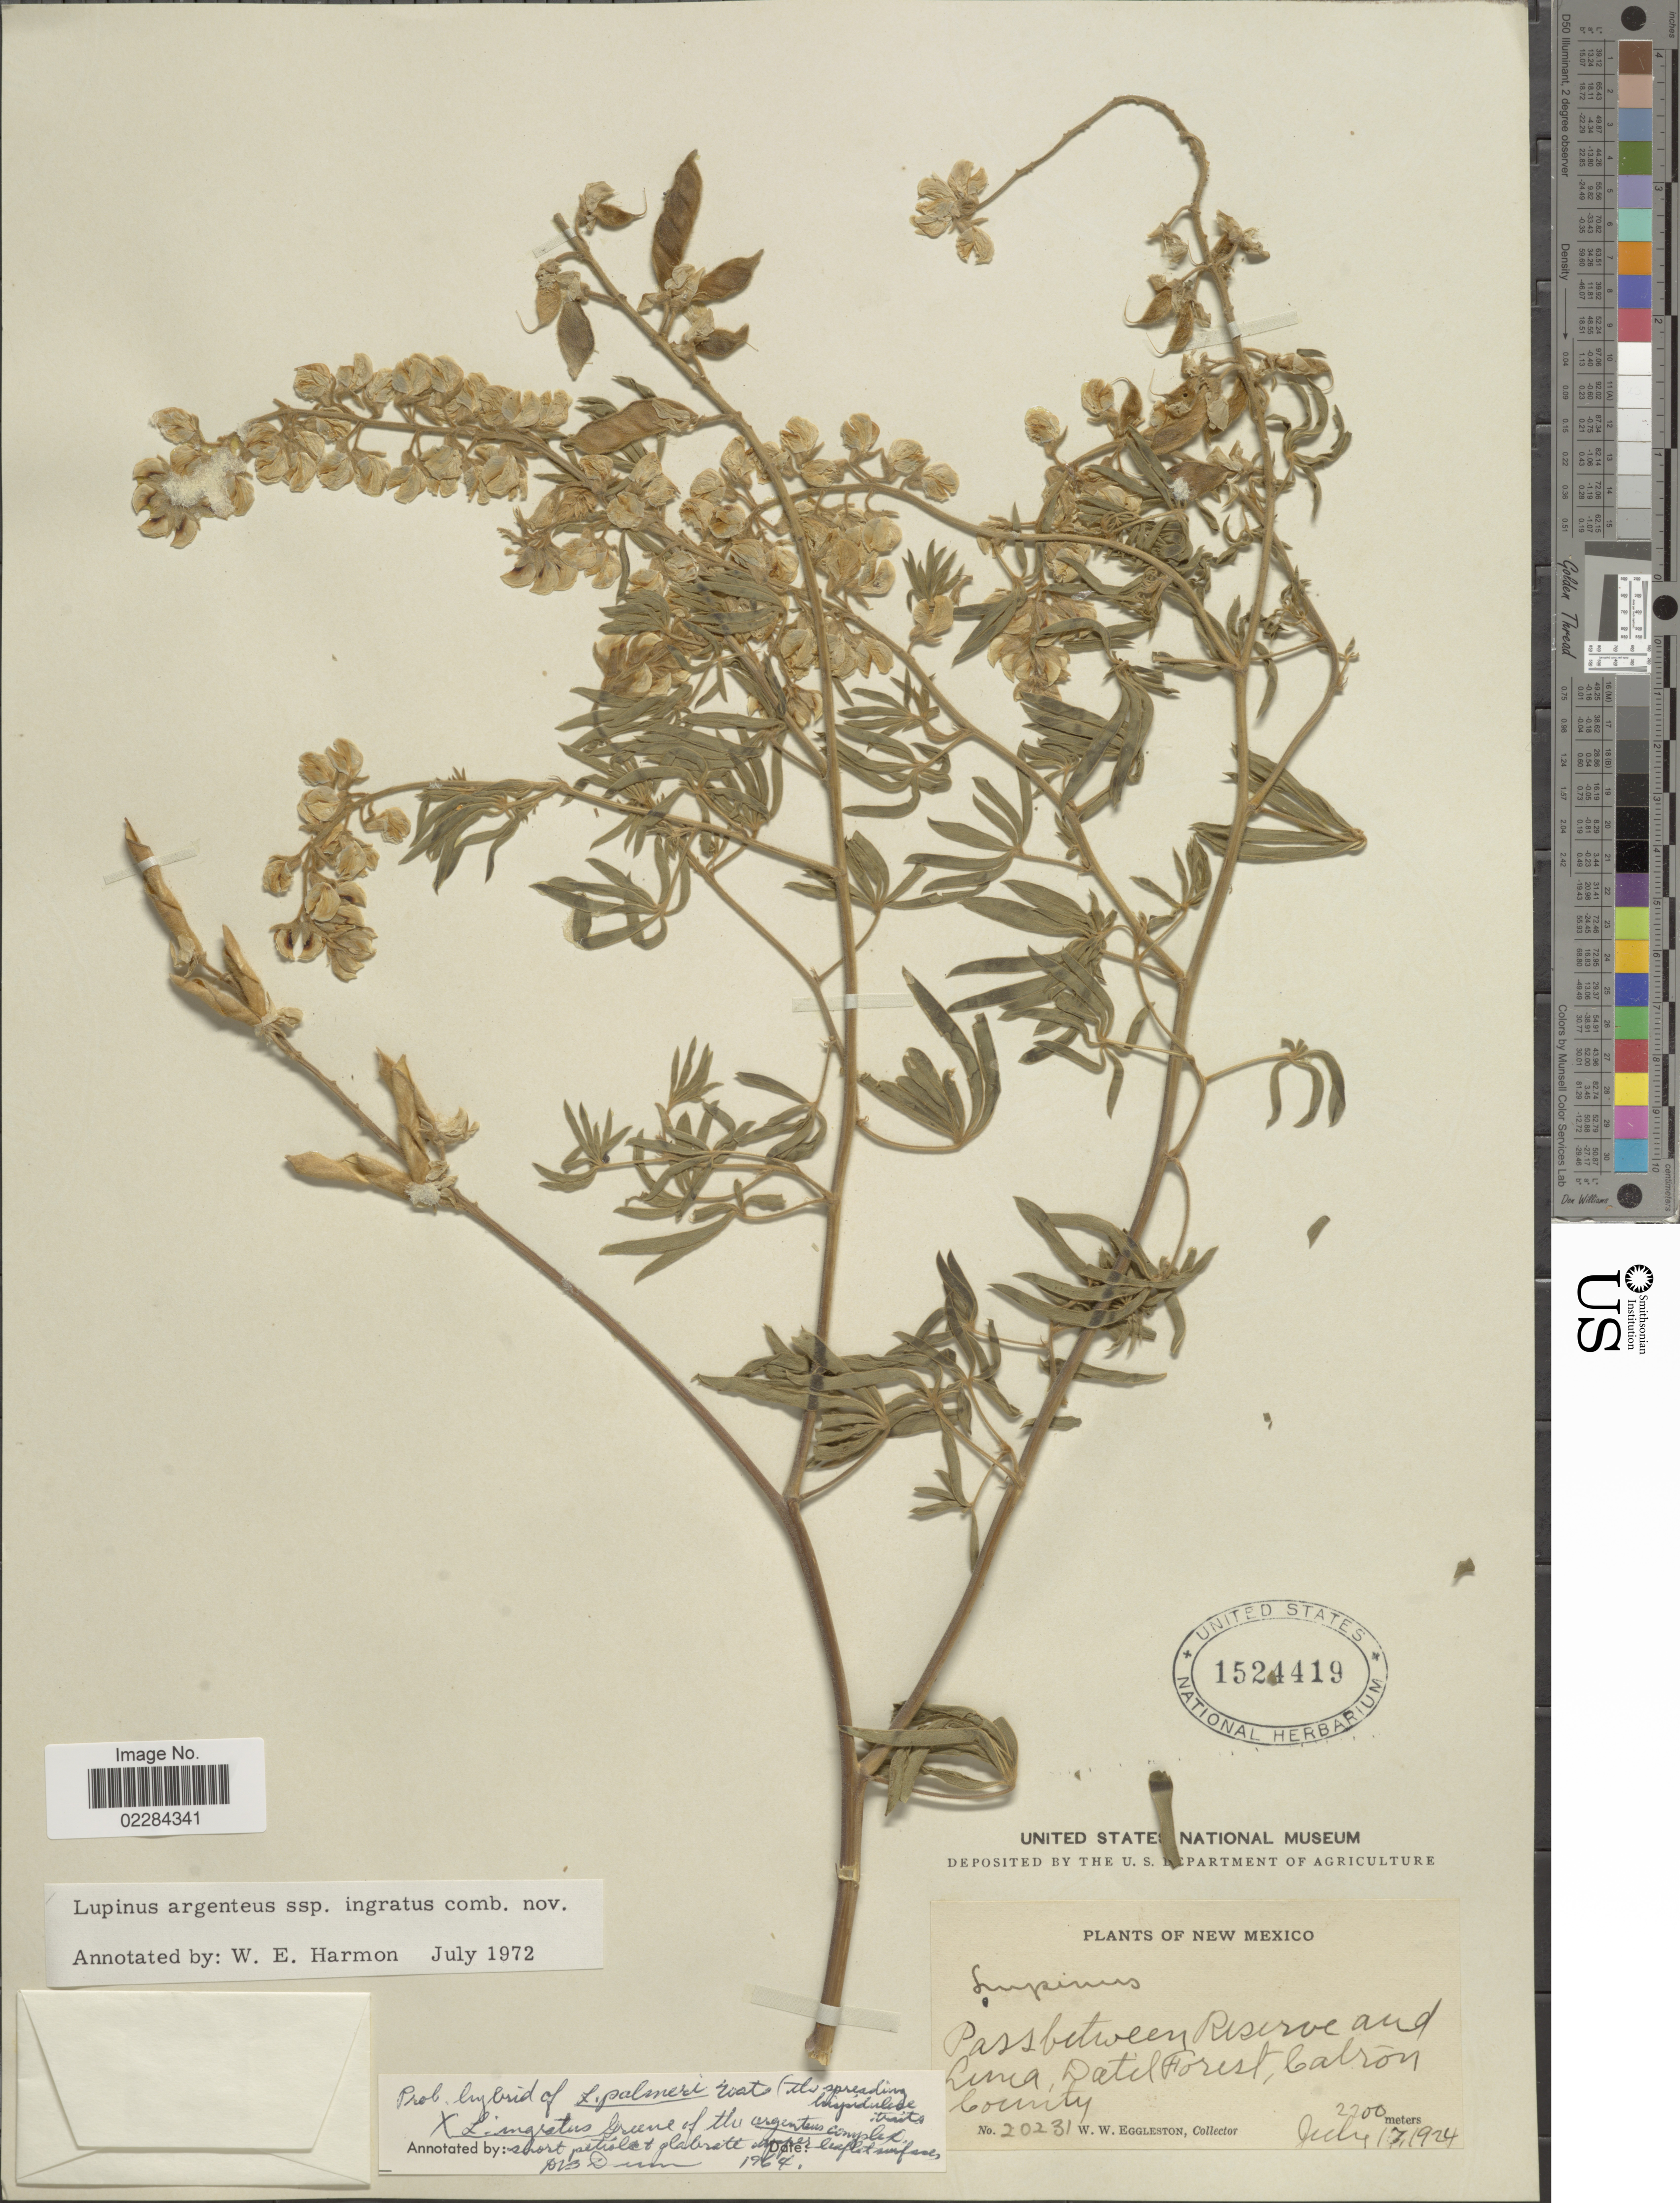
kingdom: Plantae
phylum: Tracheophyta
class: Magnoliopsida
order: Fabales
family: Fabaceae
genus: Lupinus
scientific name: Lupinus argenteus var. fulvomaculatus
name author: (Payson) Barneby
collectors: W. W. Eggleston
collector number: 20231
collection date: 1924-07-17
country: United States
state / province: New Mexico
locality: Pass between Reserve and Luna, Datil Forest, Catron County.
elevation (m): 2200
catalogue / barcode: US 1524419